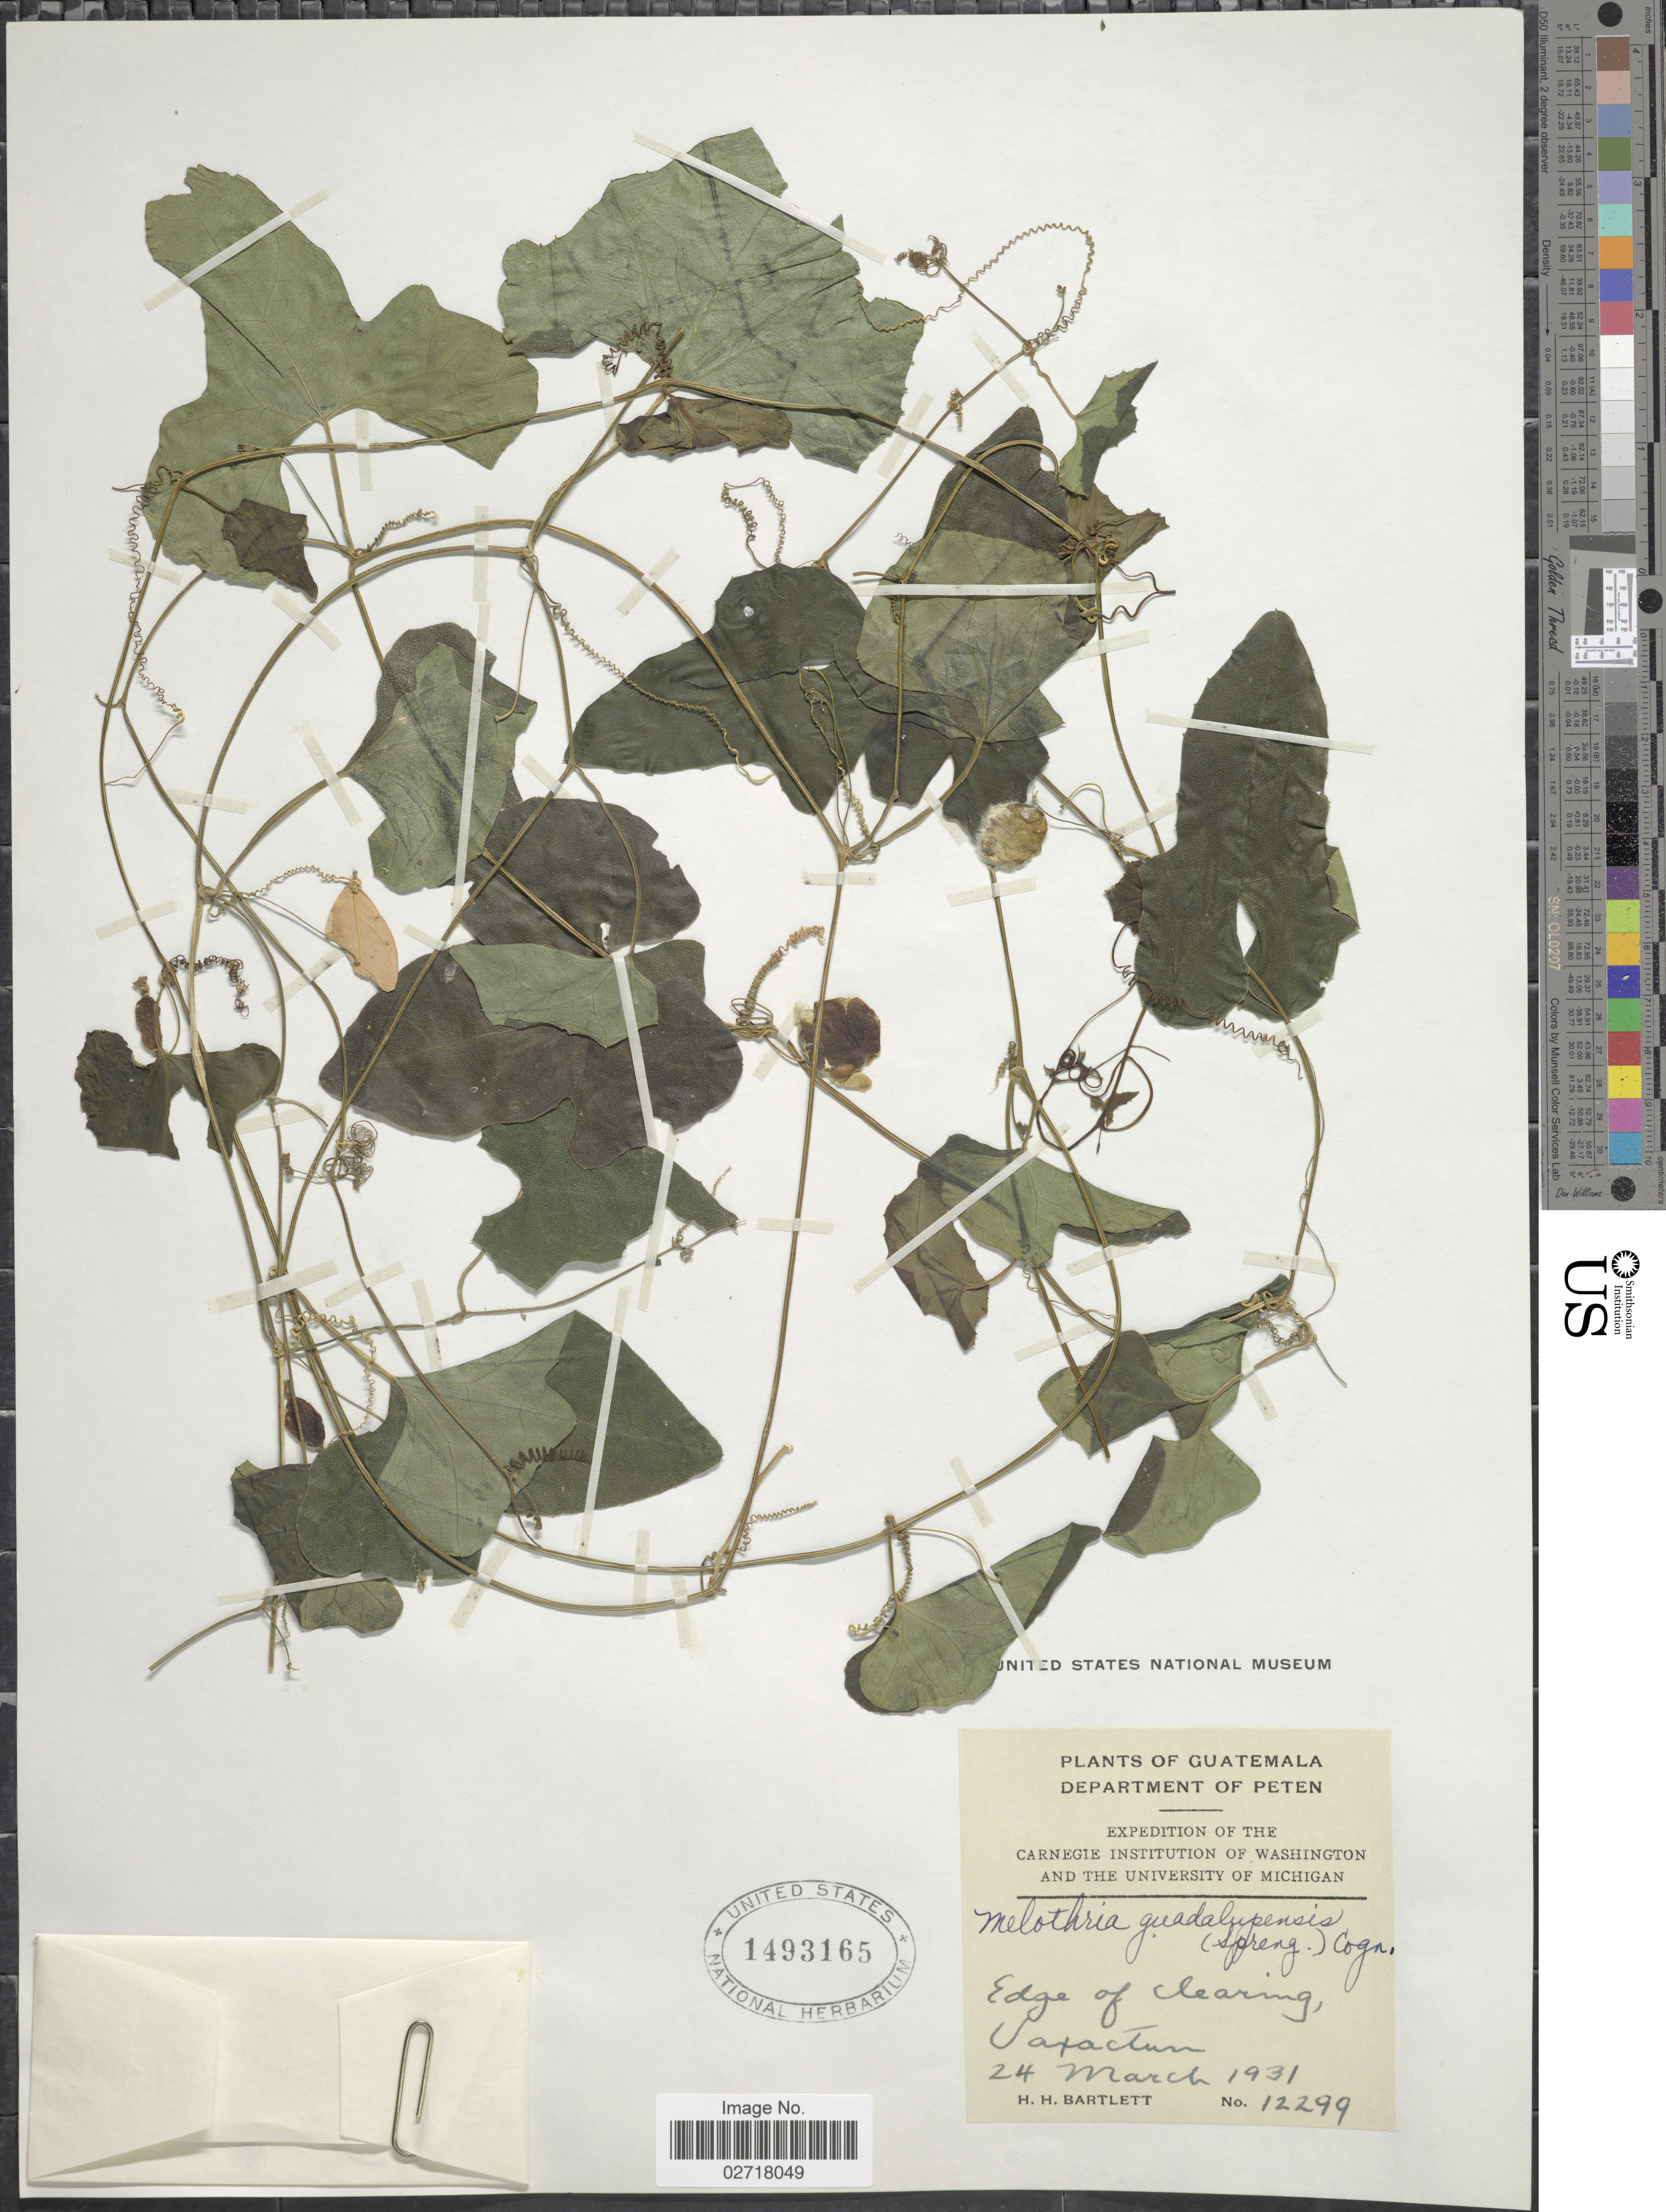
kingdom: Plantae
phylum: Tracheophyta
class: Magnoliopsida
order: Cucurbitales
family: Cucurbitaceae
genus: Melothria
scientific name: Melothria pendula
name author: L.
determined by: U.S. National Herbarium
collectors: H. H. Bartlett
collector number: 12299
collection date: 1931-03-24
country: Guatemala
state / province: El Petén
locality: Uaxactun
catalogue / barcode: US 1493165